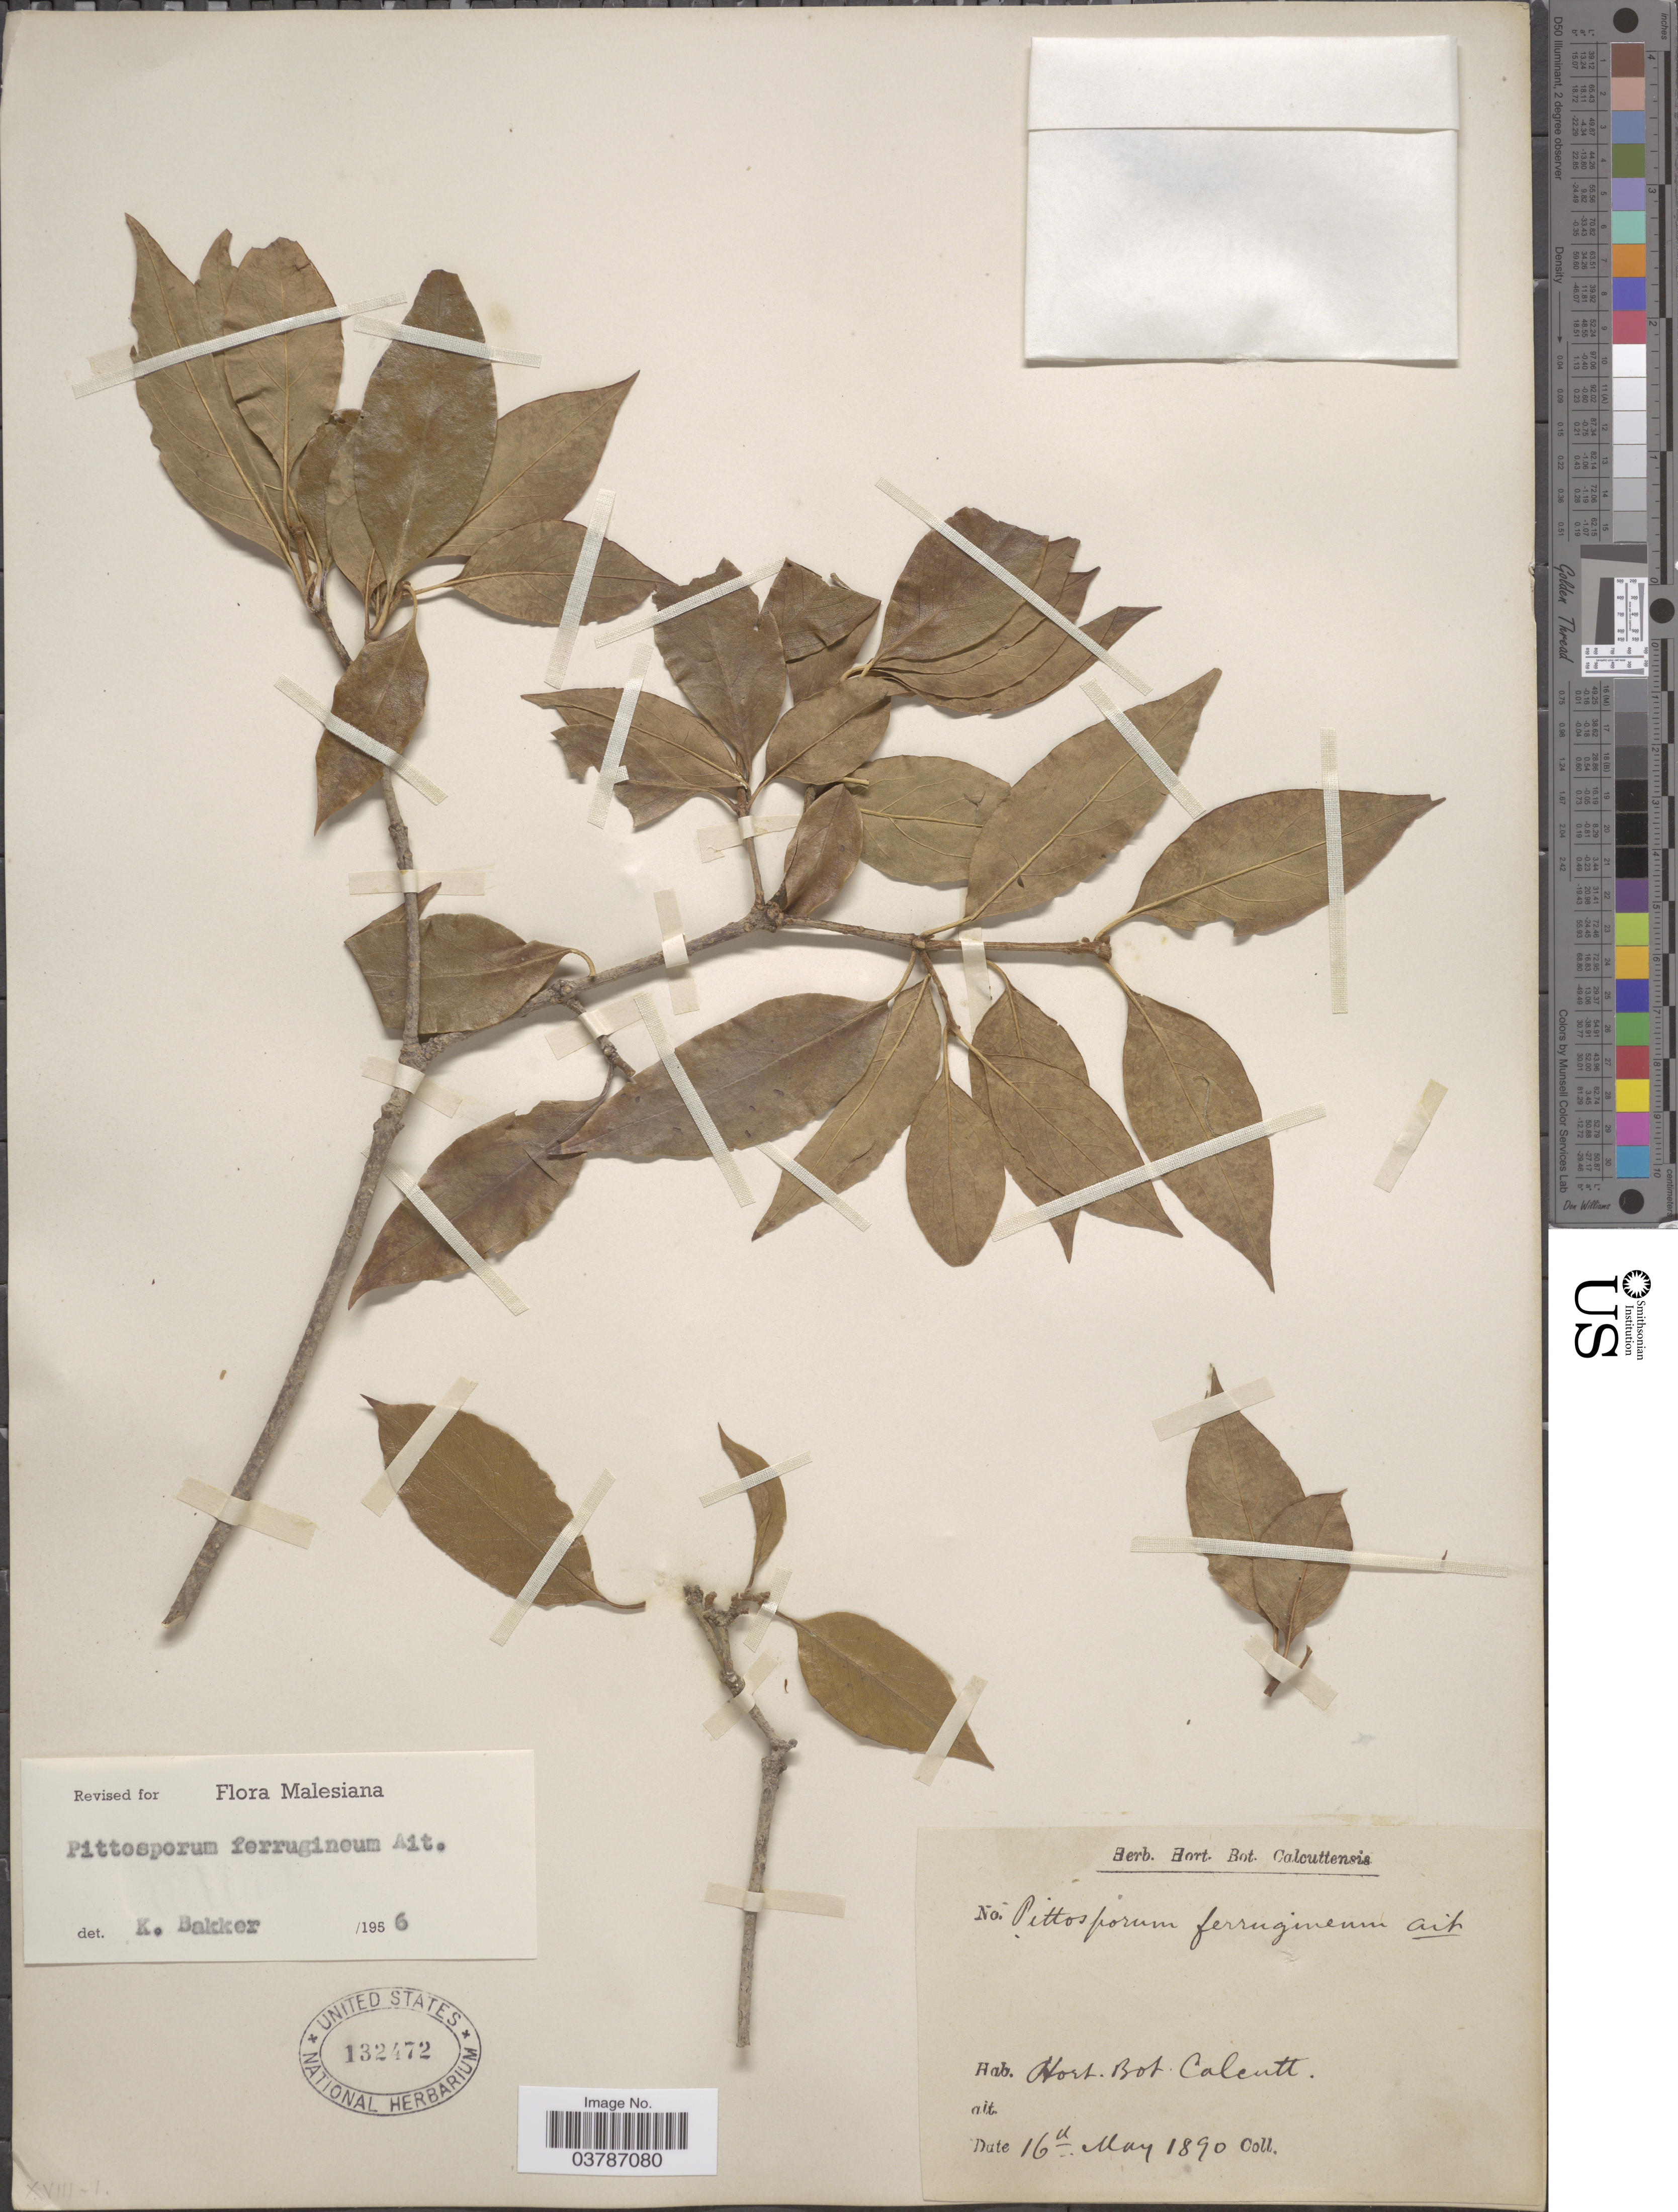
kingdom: Plantae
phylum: Tracheophyta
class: Magnoliopsida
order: Apiales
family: Pittosporaceae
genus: Pittosporum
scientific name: Pittosporum ferrugineum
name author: Dryand. ex Aiton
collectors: ex Herb. Hort. Bot. Calcuttensis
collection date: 1890-05-16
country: India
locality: Hort. Bot. Calcutt.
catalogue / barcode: US 132472